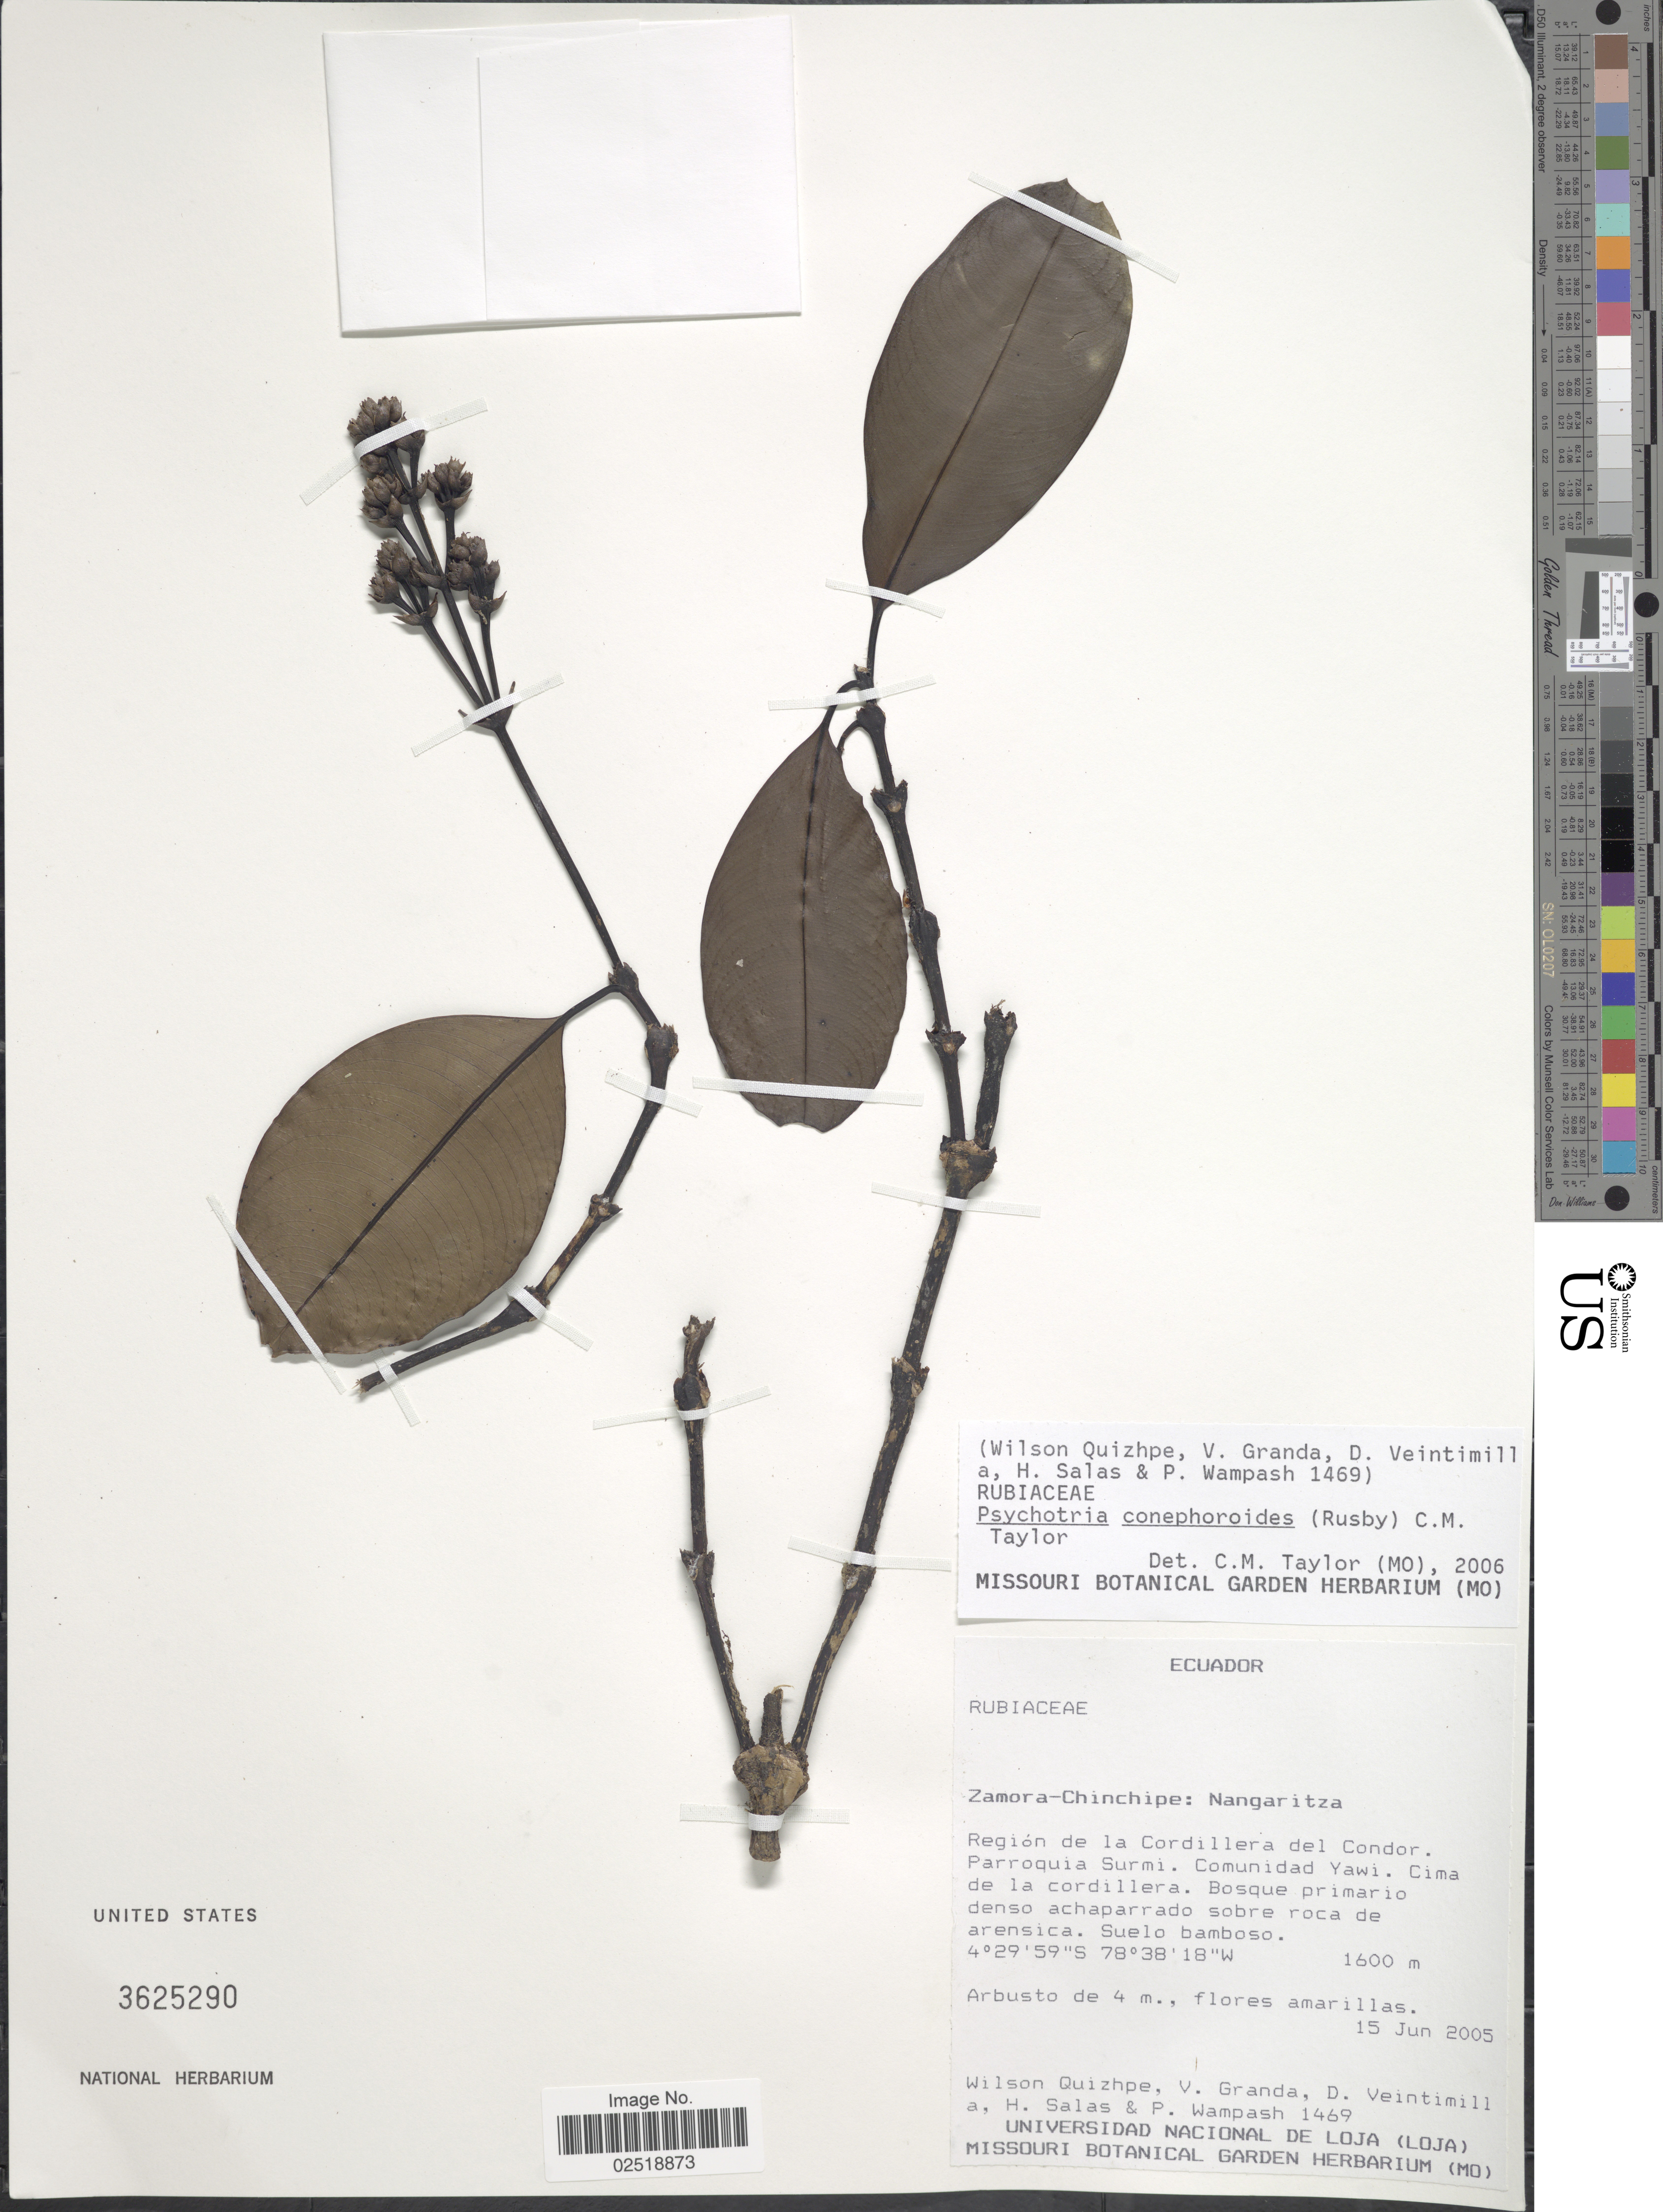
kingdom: Plantae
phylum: Tracheophyta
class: Magnoliopsida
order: Gentianales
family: Rubiaceae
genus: Psychotria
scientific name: Psychotria conephoroides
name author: (Rusby) C.M. Taylor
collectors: W. Quizhpe, V. Granda, D. Veintimilla, H. Salas & P. Wampash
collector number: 1469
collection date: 2005-06-15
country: Ecuador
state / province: Zamora-Chinchipe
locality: Nangaritza, Región de la Cordillera del Condor. Parroquia Surmi. Comunidad Yawi. Cima de la cordillera. Bosque primario denso achaparrado sobre roca de arensica. Suelo bamboso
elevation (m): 1600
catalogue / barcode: US 3625290